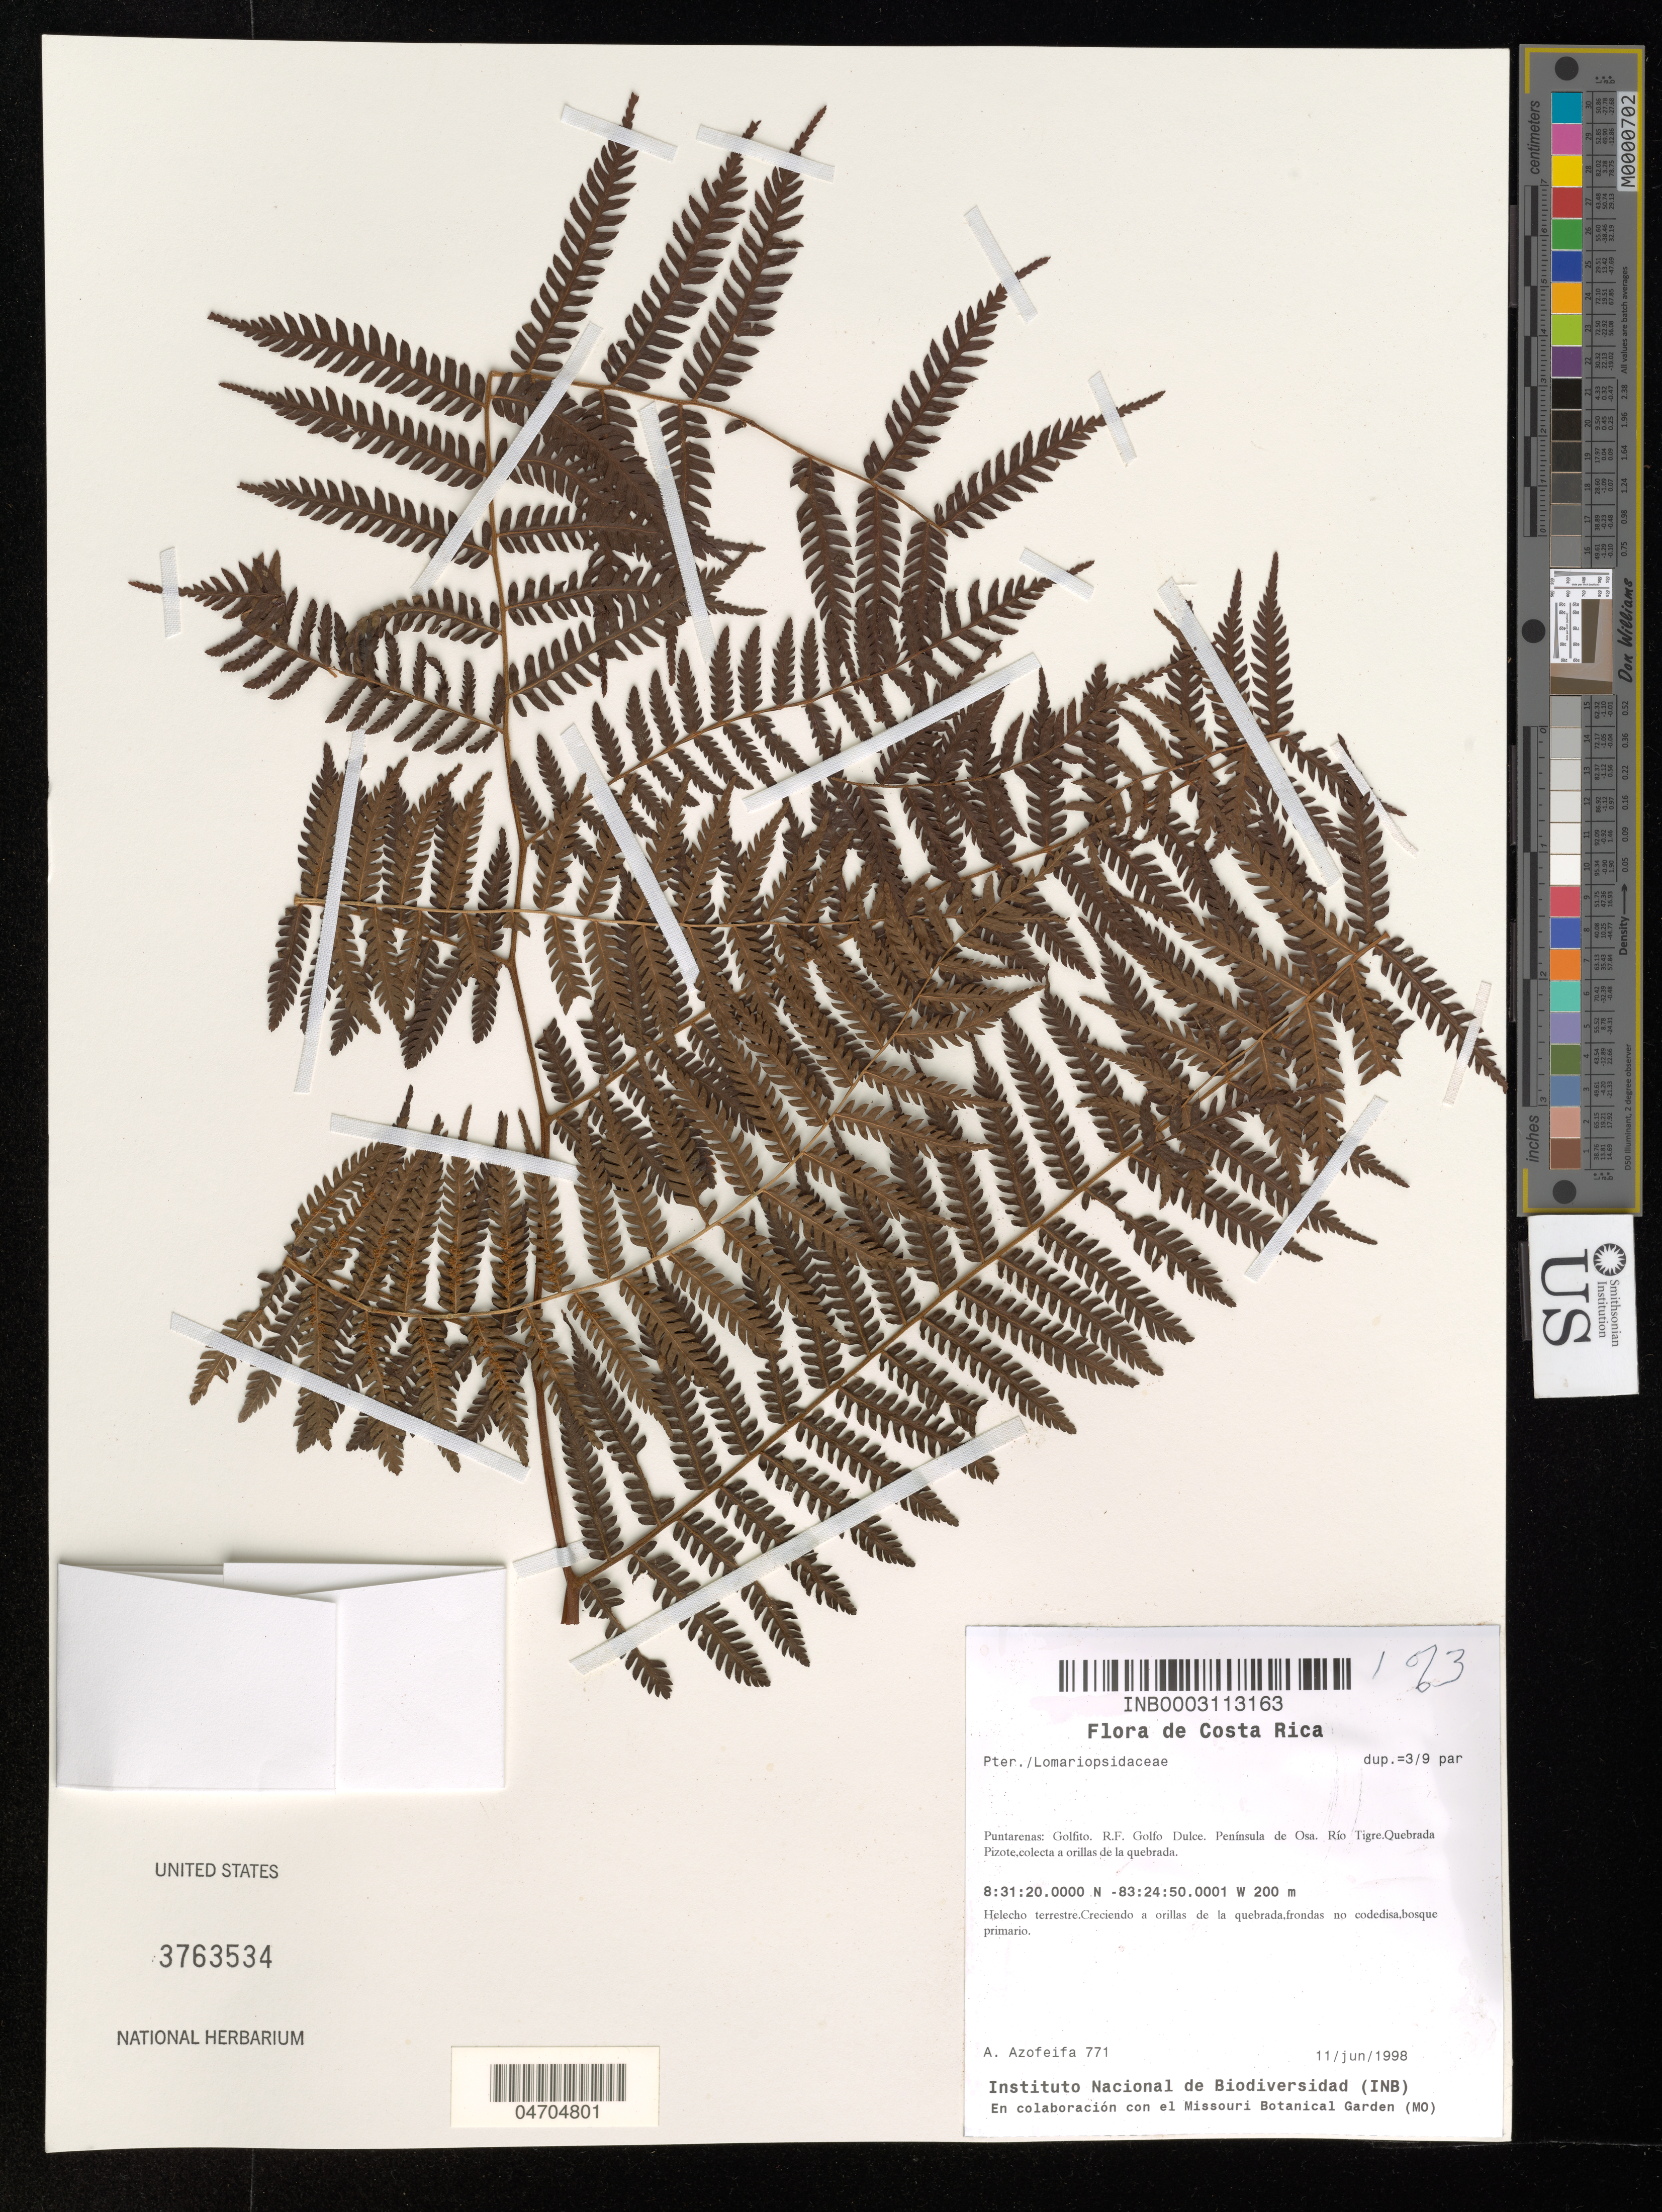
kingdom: Plantae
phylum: Tracheophyta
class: Polypodiopsida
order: Polypodiales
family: Lomariopsidaceae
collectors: A. Azofeifa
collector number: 771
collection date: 1998-06-11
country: Costa Rica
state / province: Puntarenas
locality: Golfito. R. F. Golfo Dulce. Península de Osa. Río Tigre. Quebrada Pizote, colecta a orillas de la quebrada.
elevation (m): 200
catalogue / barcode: US 3763534